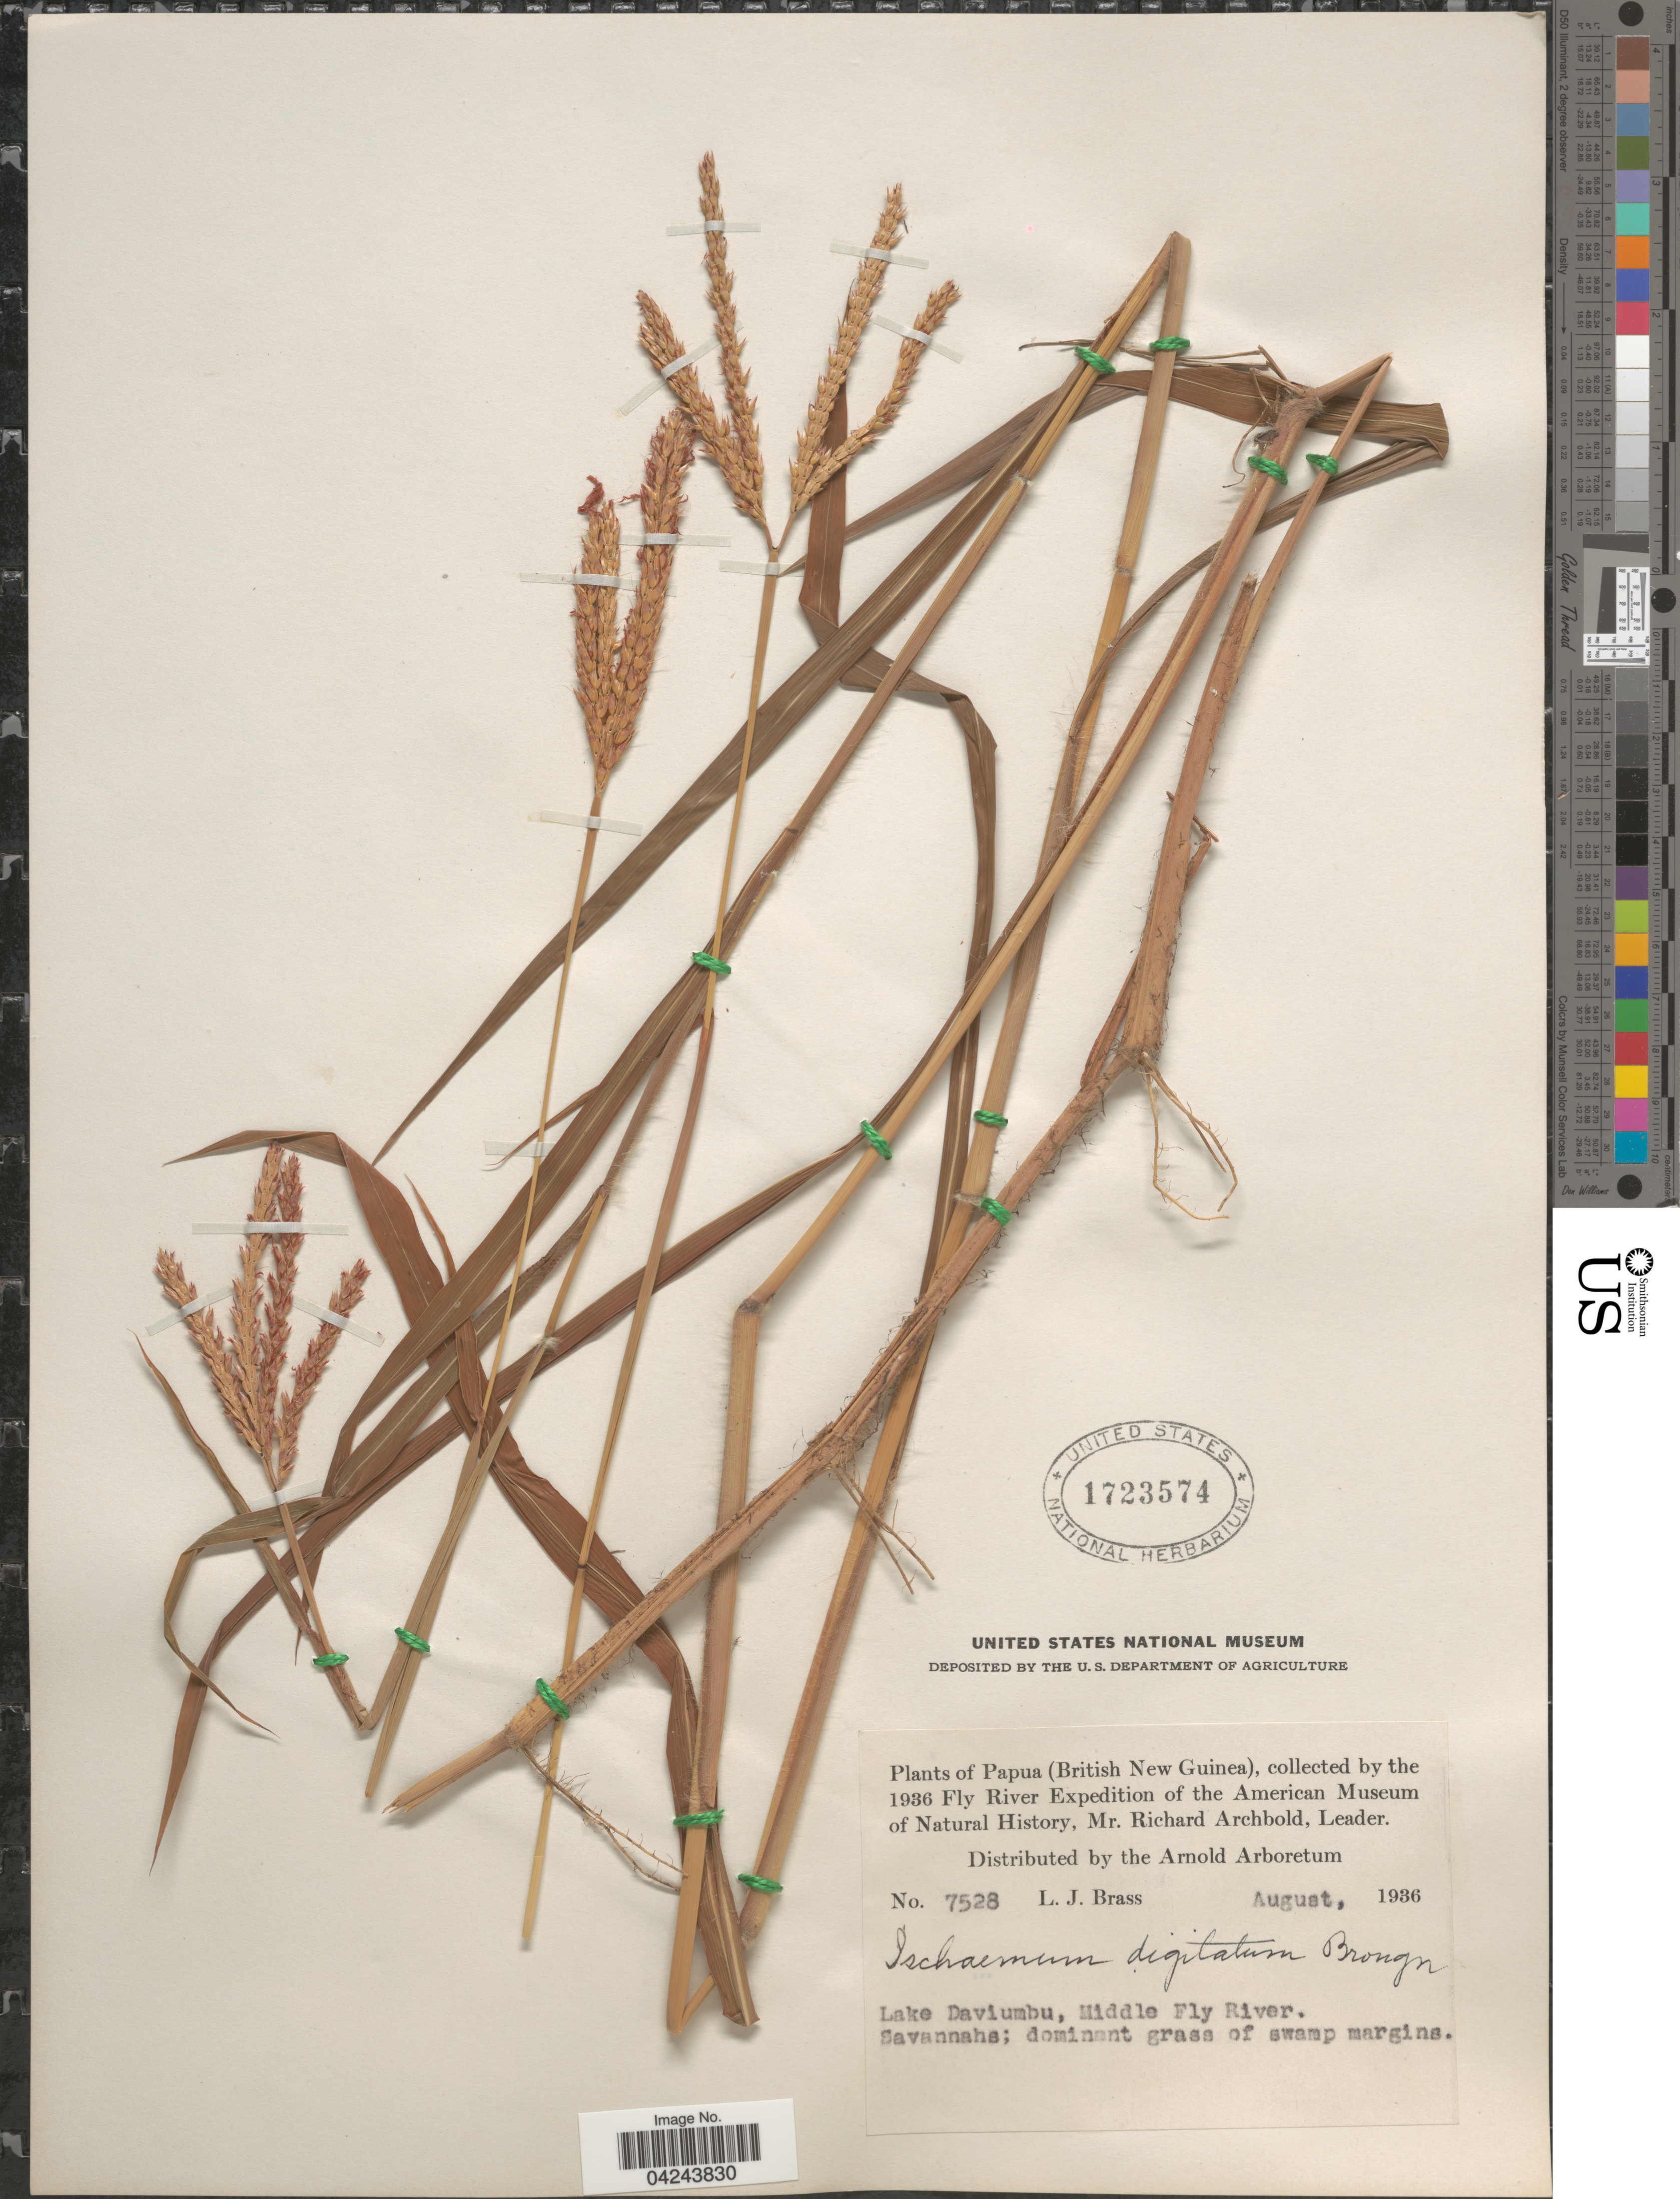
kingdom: Plantae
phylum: Tracheophyta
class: Liliopsida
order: Poales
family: Poaceae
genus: Ischaemum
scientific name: Ischaemum polystachyum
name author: J. Presl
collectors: L. J. Brass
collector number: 7528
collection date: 1936-08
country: Papua New Guinea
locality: Papua (British New Guinea). 1936 Fly River Expedition of the American Museum of Natural History. Lake Daviumbu, Middle Fly River.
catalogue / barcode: US 1723574